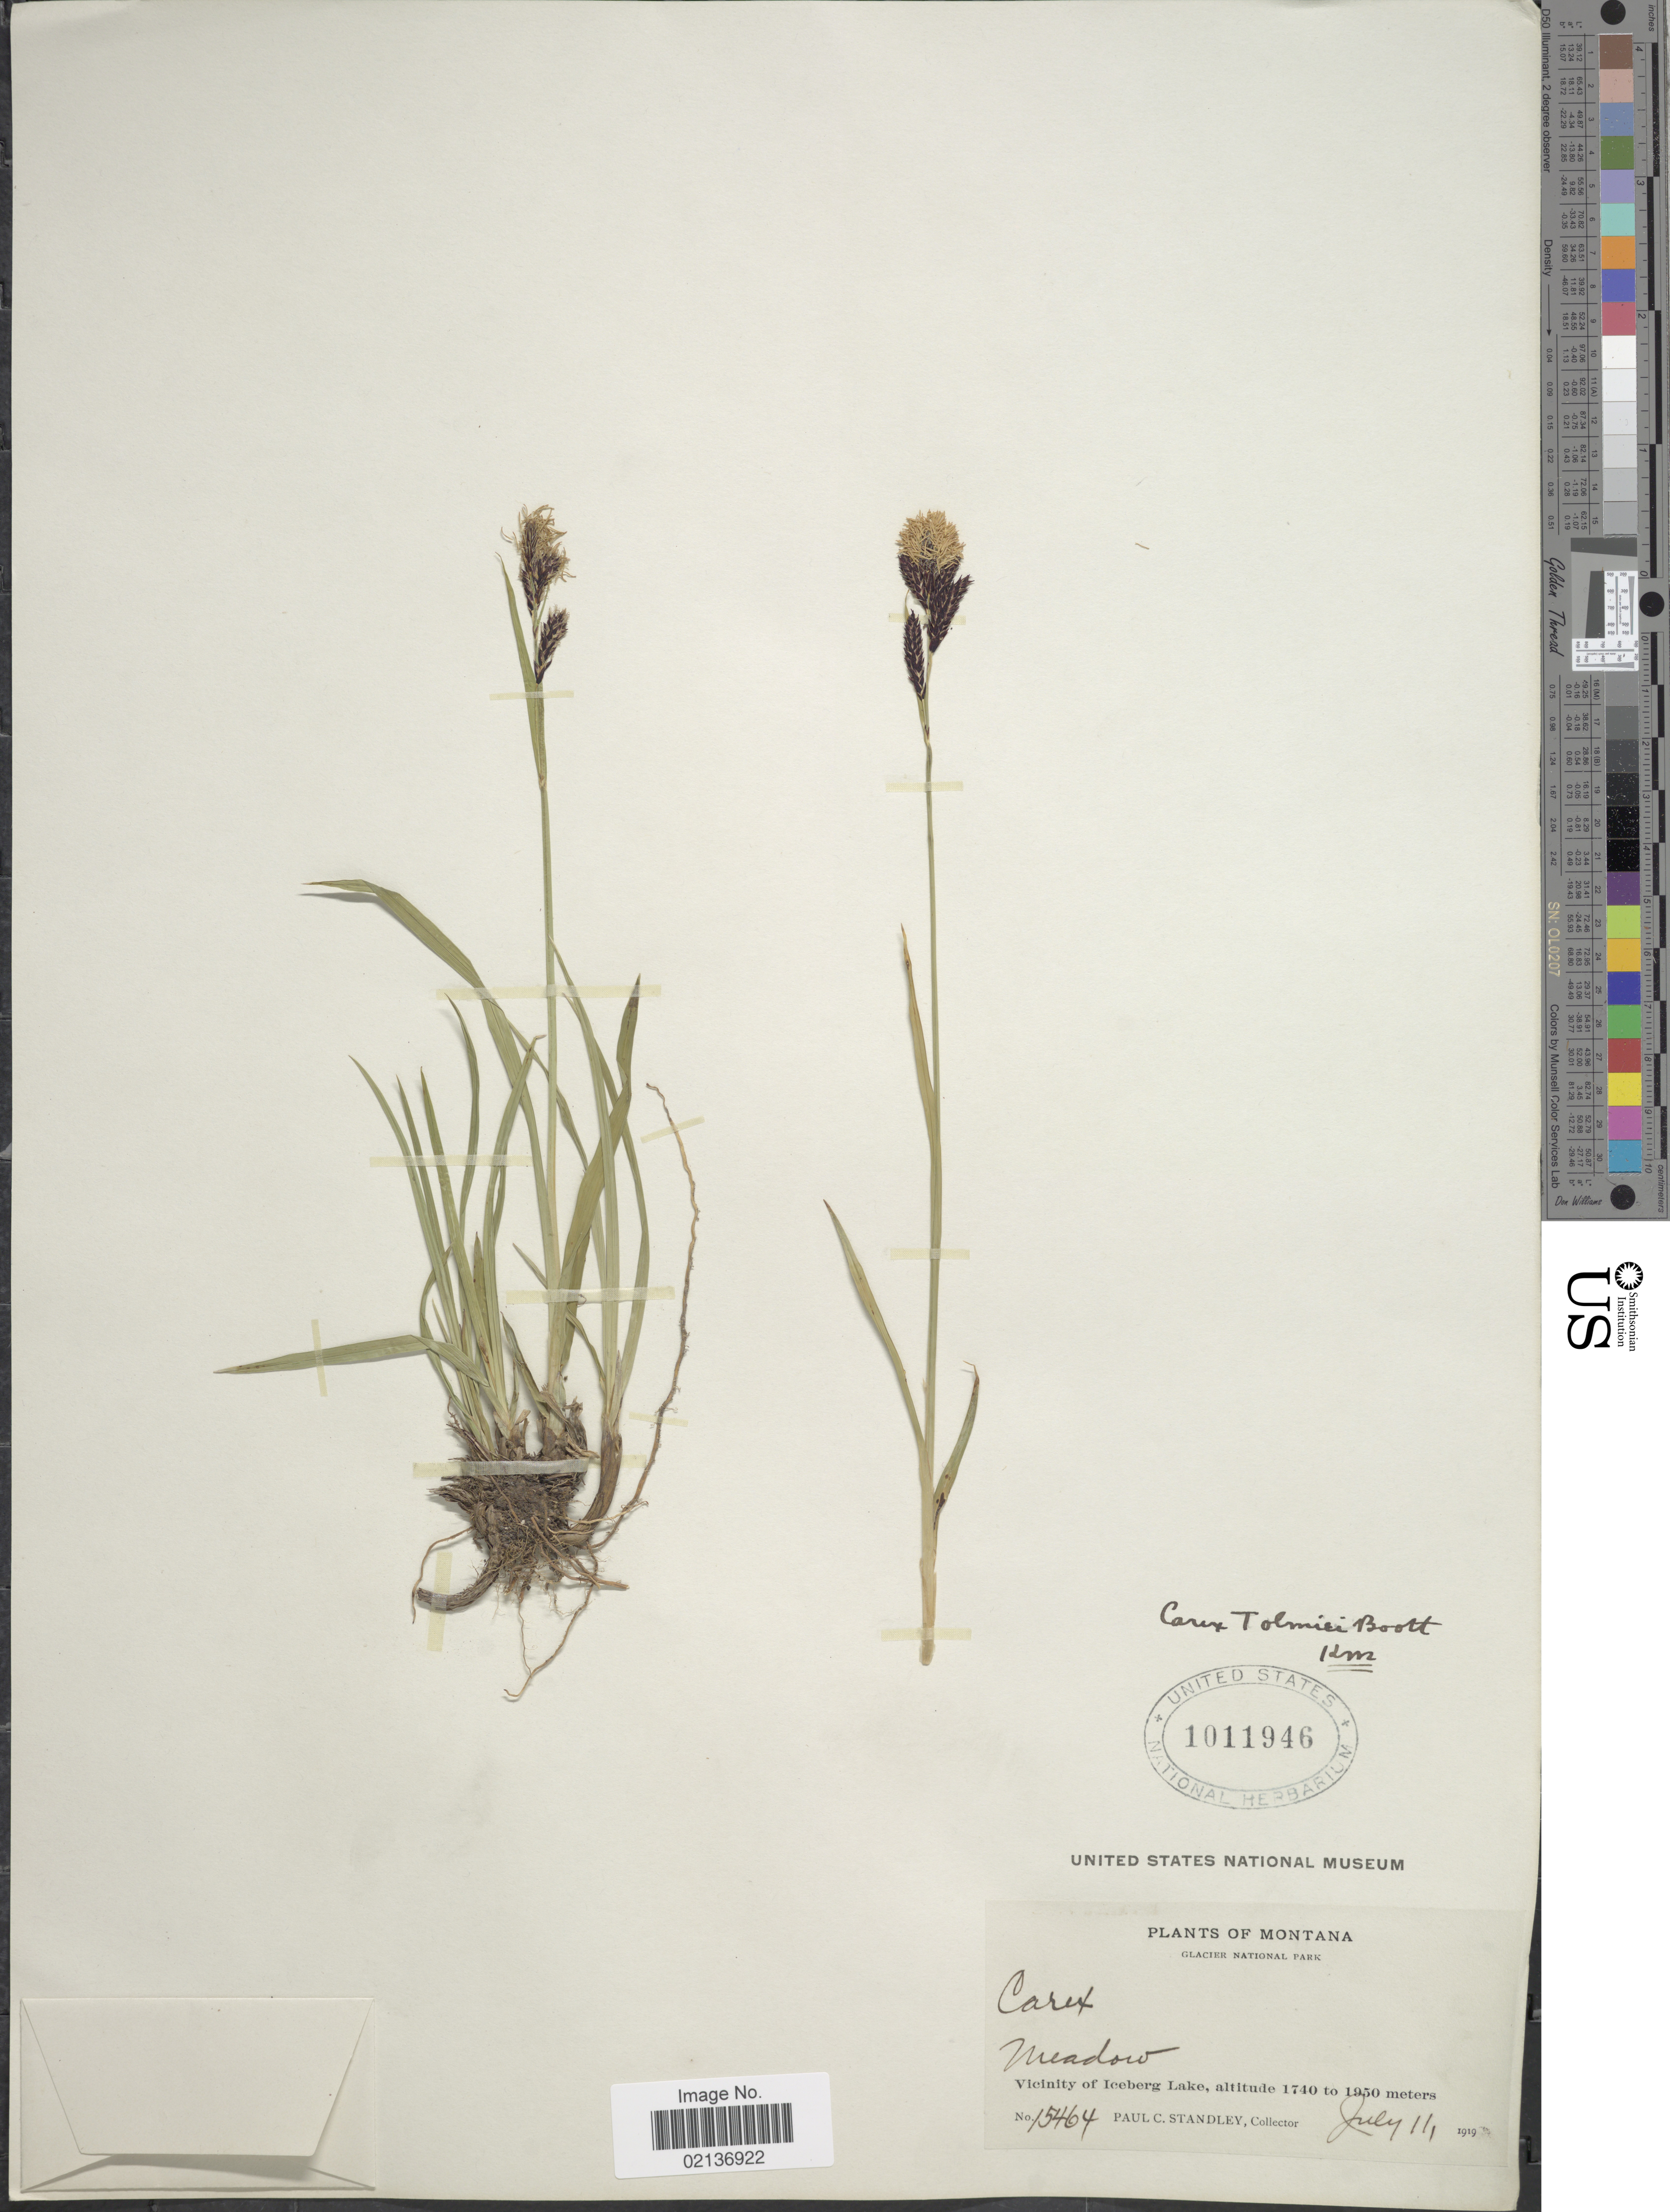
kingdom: Plantae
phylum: Tracheophyta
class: Liliopsida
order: Poales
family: Cyperaceae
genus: Carex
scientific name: Carex spectabilis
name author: Dewey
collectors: P. C. Standley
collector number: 15464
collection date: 1919-07-11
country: United States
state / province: Montana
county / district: Glacier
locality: Glacier National Park, Vicinity of Iceberg Lake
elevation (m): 1740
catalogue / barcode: US 1011946